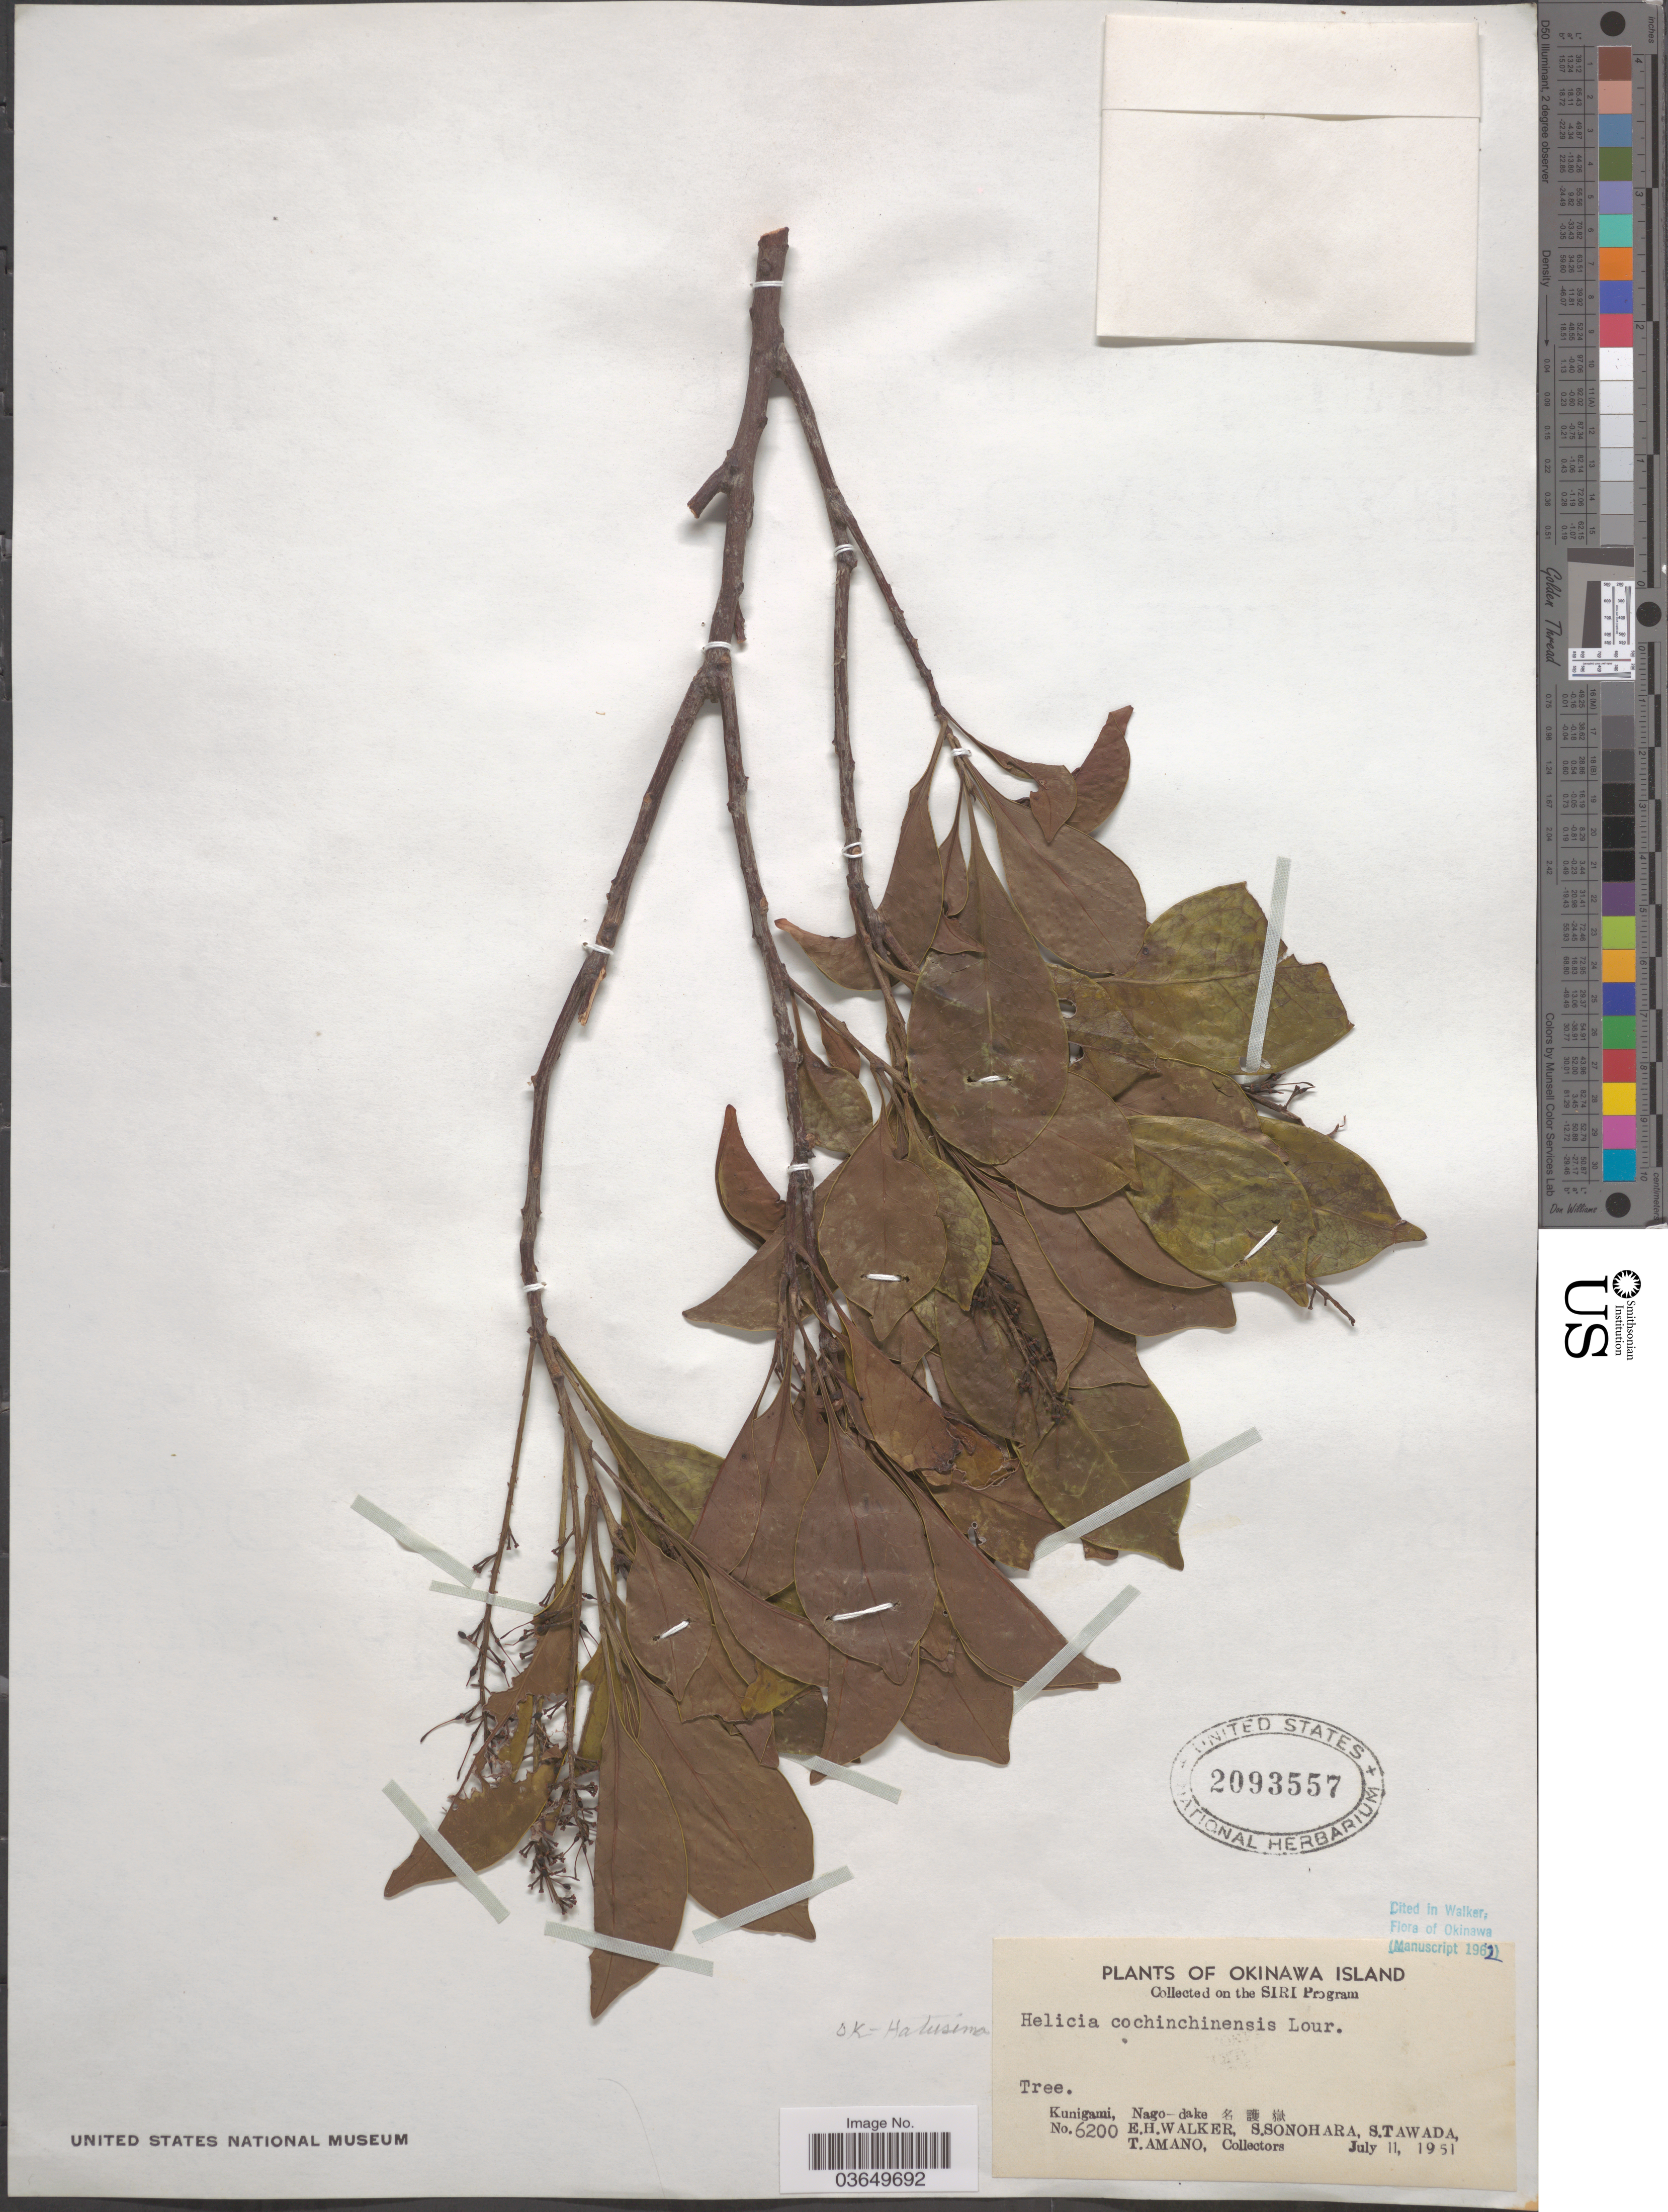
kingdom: Plantae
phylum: Tracheophyta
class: Magnoliopsida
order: Proteales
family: Proteaceae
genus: Helicia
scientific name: Helicia cochinchinensis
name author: Lour.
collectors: E. H. Walker, S. Sonohara, S. Tawada & T. Amano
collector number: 6200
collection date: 1951-07-11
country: Japan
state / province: Okinawa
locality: Okinawa Island. Kunigami, Nago-dake X.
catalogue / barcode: US 2093557